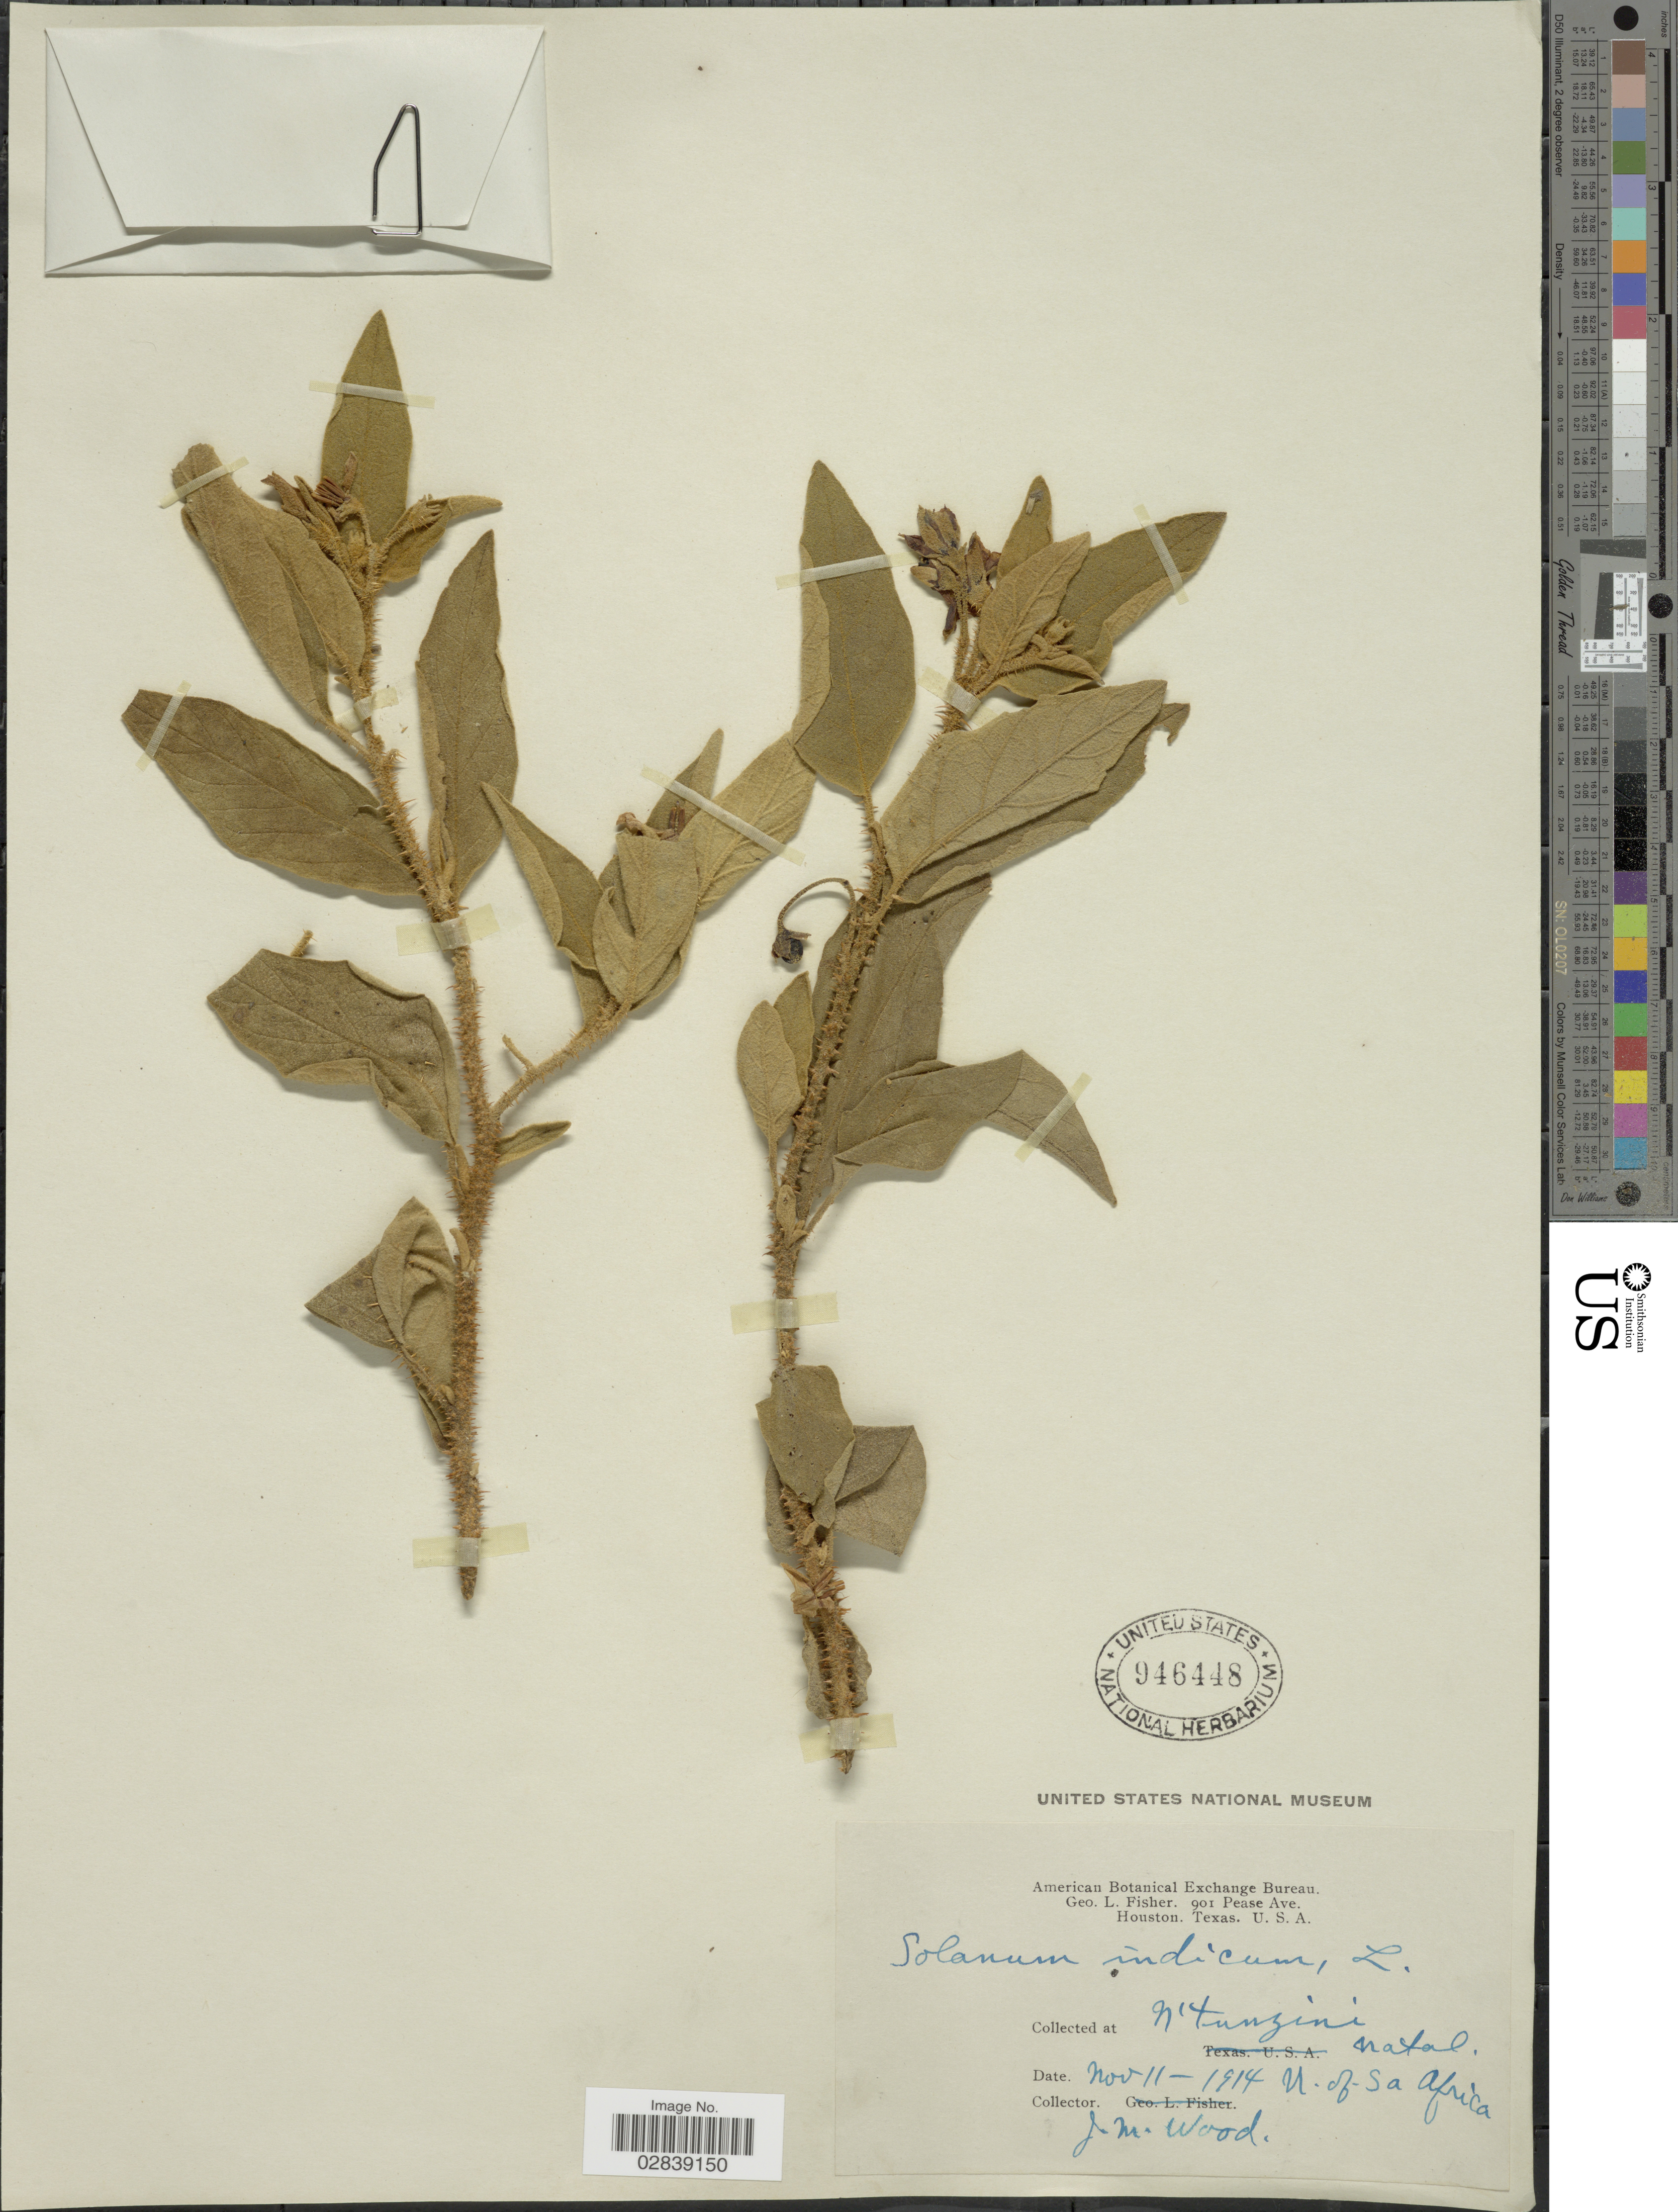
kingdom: Plantae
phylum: Tracheophyta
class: Magnoliopsida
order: Solanales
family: Solanaceae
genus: Solanum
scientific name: Solanum indicum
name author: L.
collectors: J. M. Wood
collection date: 1914-11-11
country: South Africa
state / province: KwaZulu-Natal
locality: N'Tunzini, Natal. N. of Sa Africa.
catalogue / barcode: US 946448